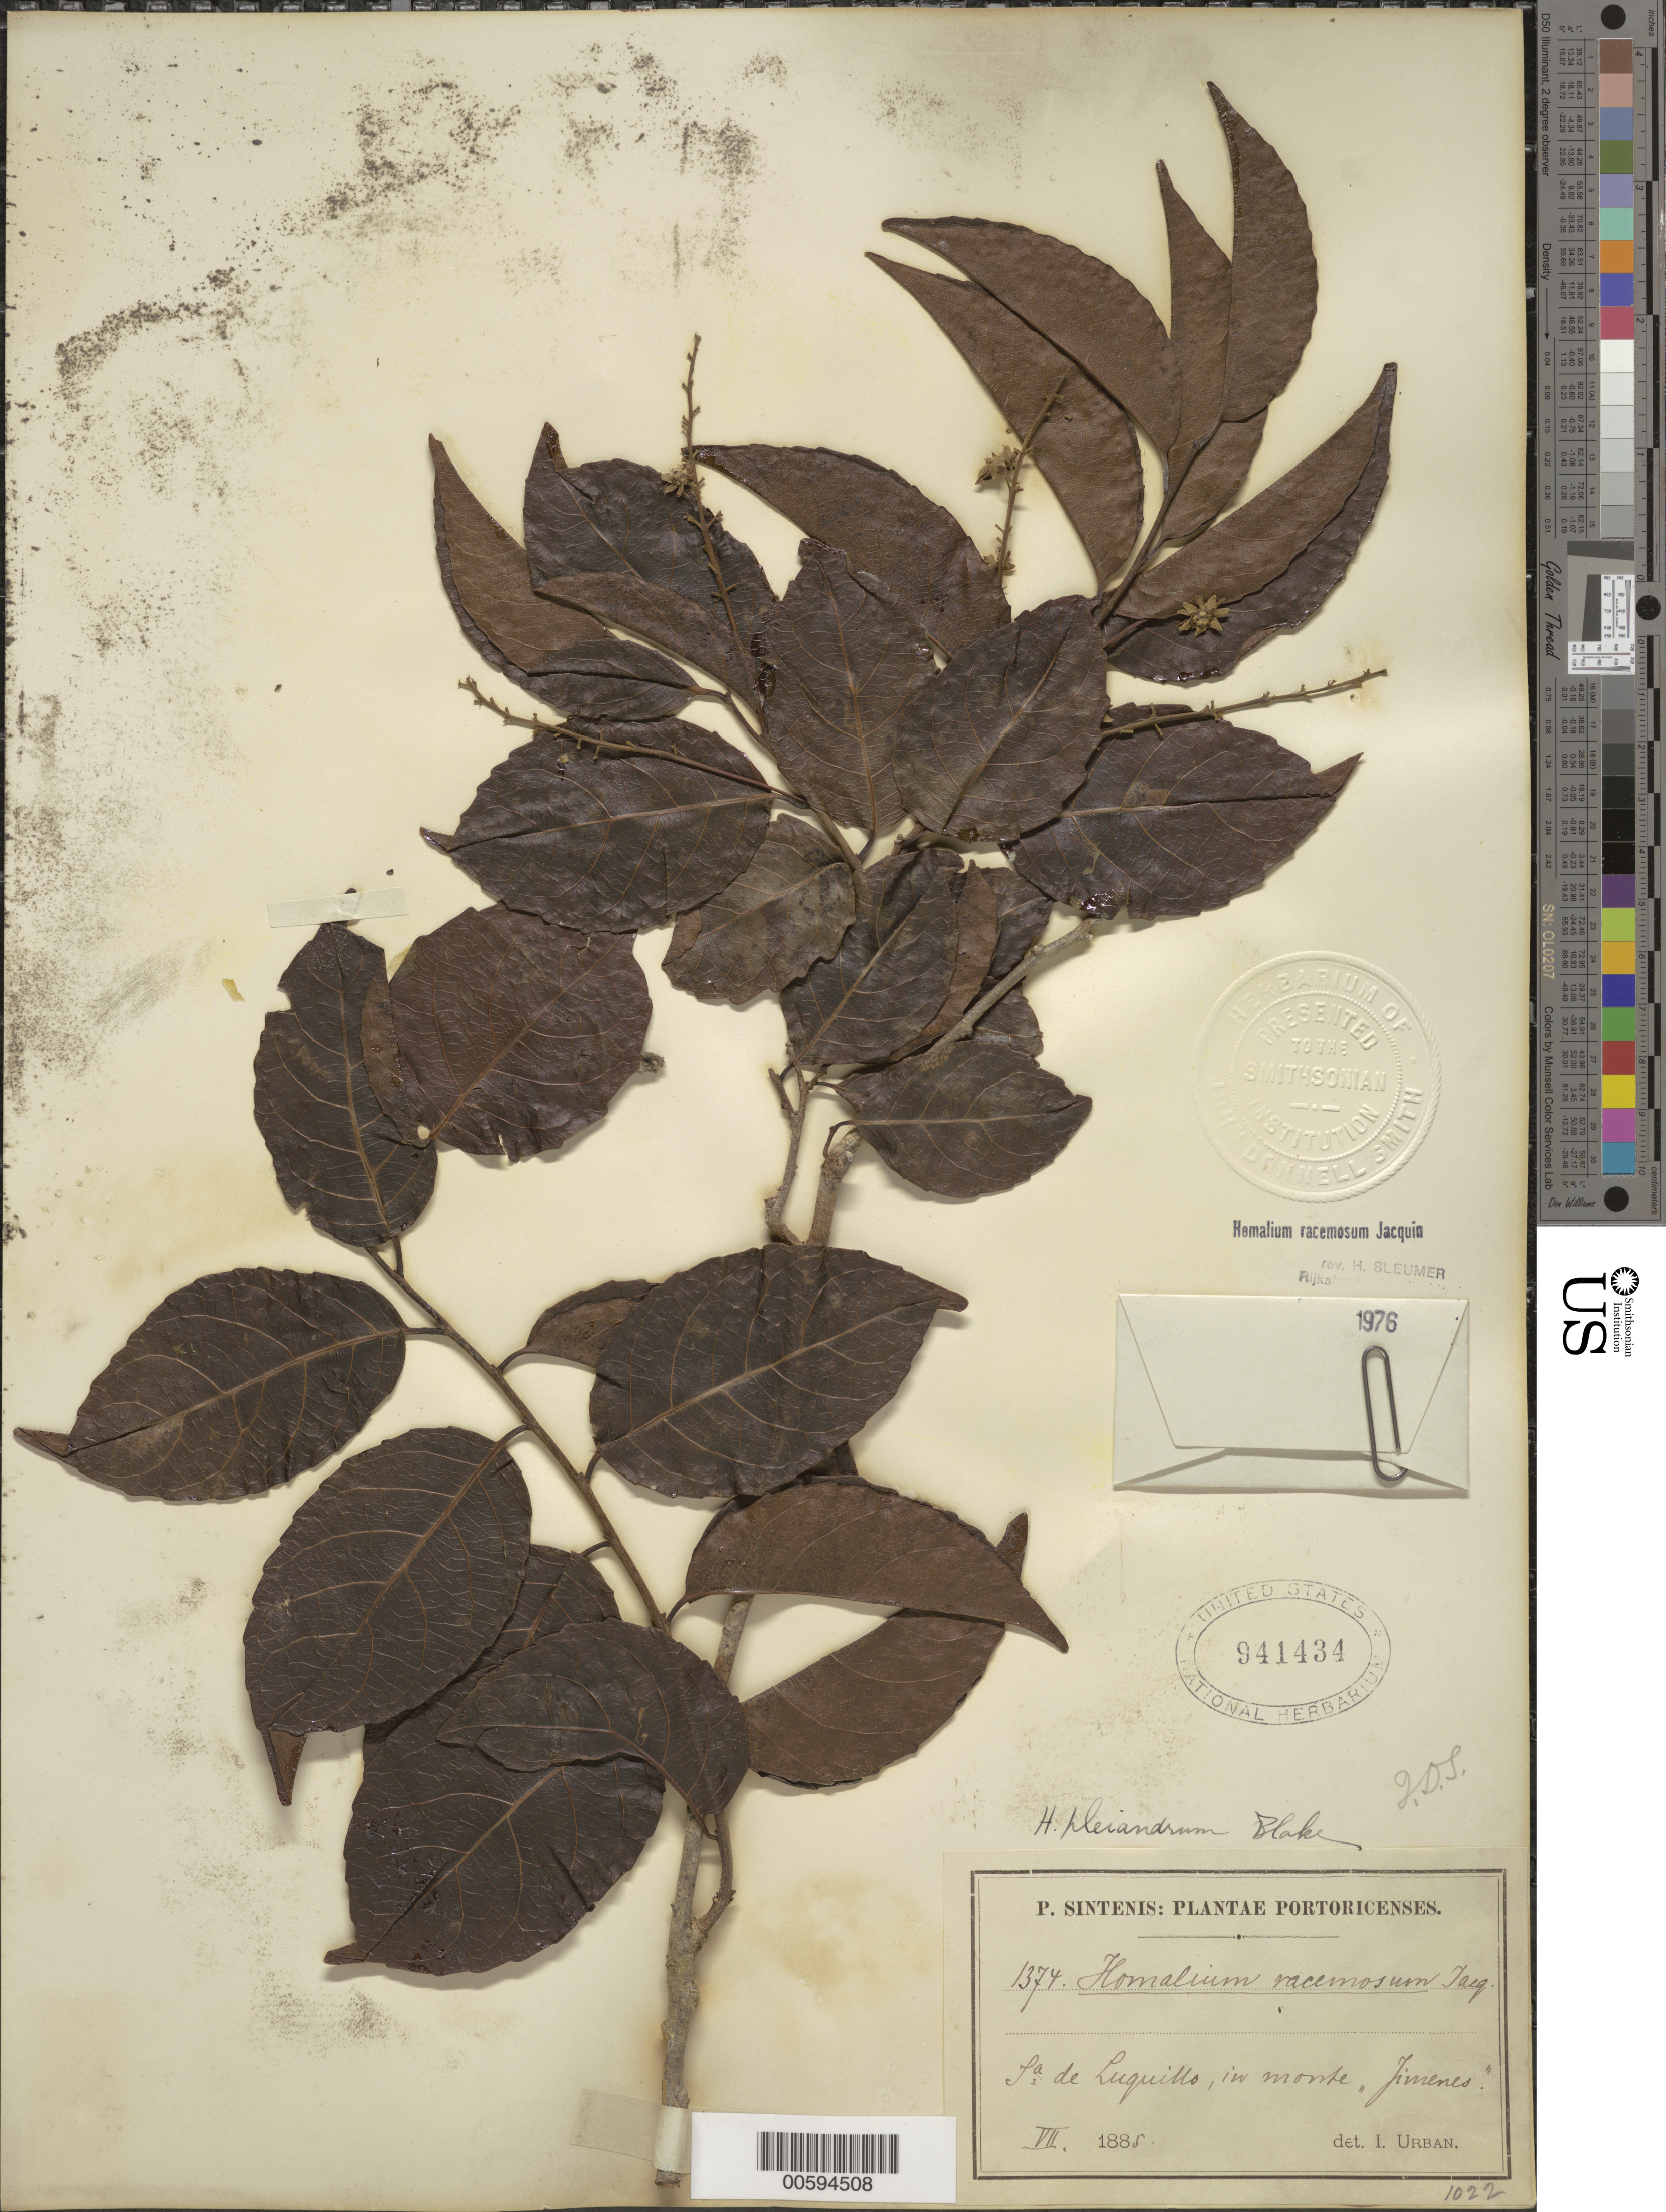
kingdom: Plantae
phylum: Tracheophyta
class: Magnoliopsida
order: Malpighiales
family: Salicaceae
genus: Homalium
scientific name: Homalium racemosum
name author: Jacq.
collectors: P. Sintenis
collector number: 1374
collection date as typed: Jul 1885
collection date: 1885-07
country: Puerto Rico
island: Greater Antilles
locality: Sierra de Luquillo, in monte "Jimenes"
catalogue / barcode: US 941434